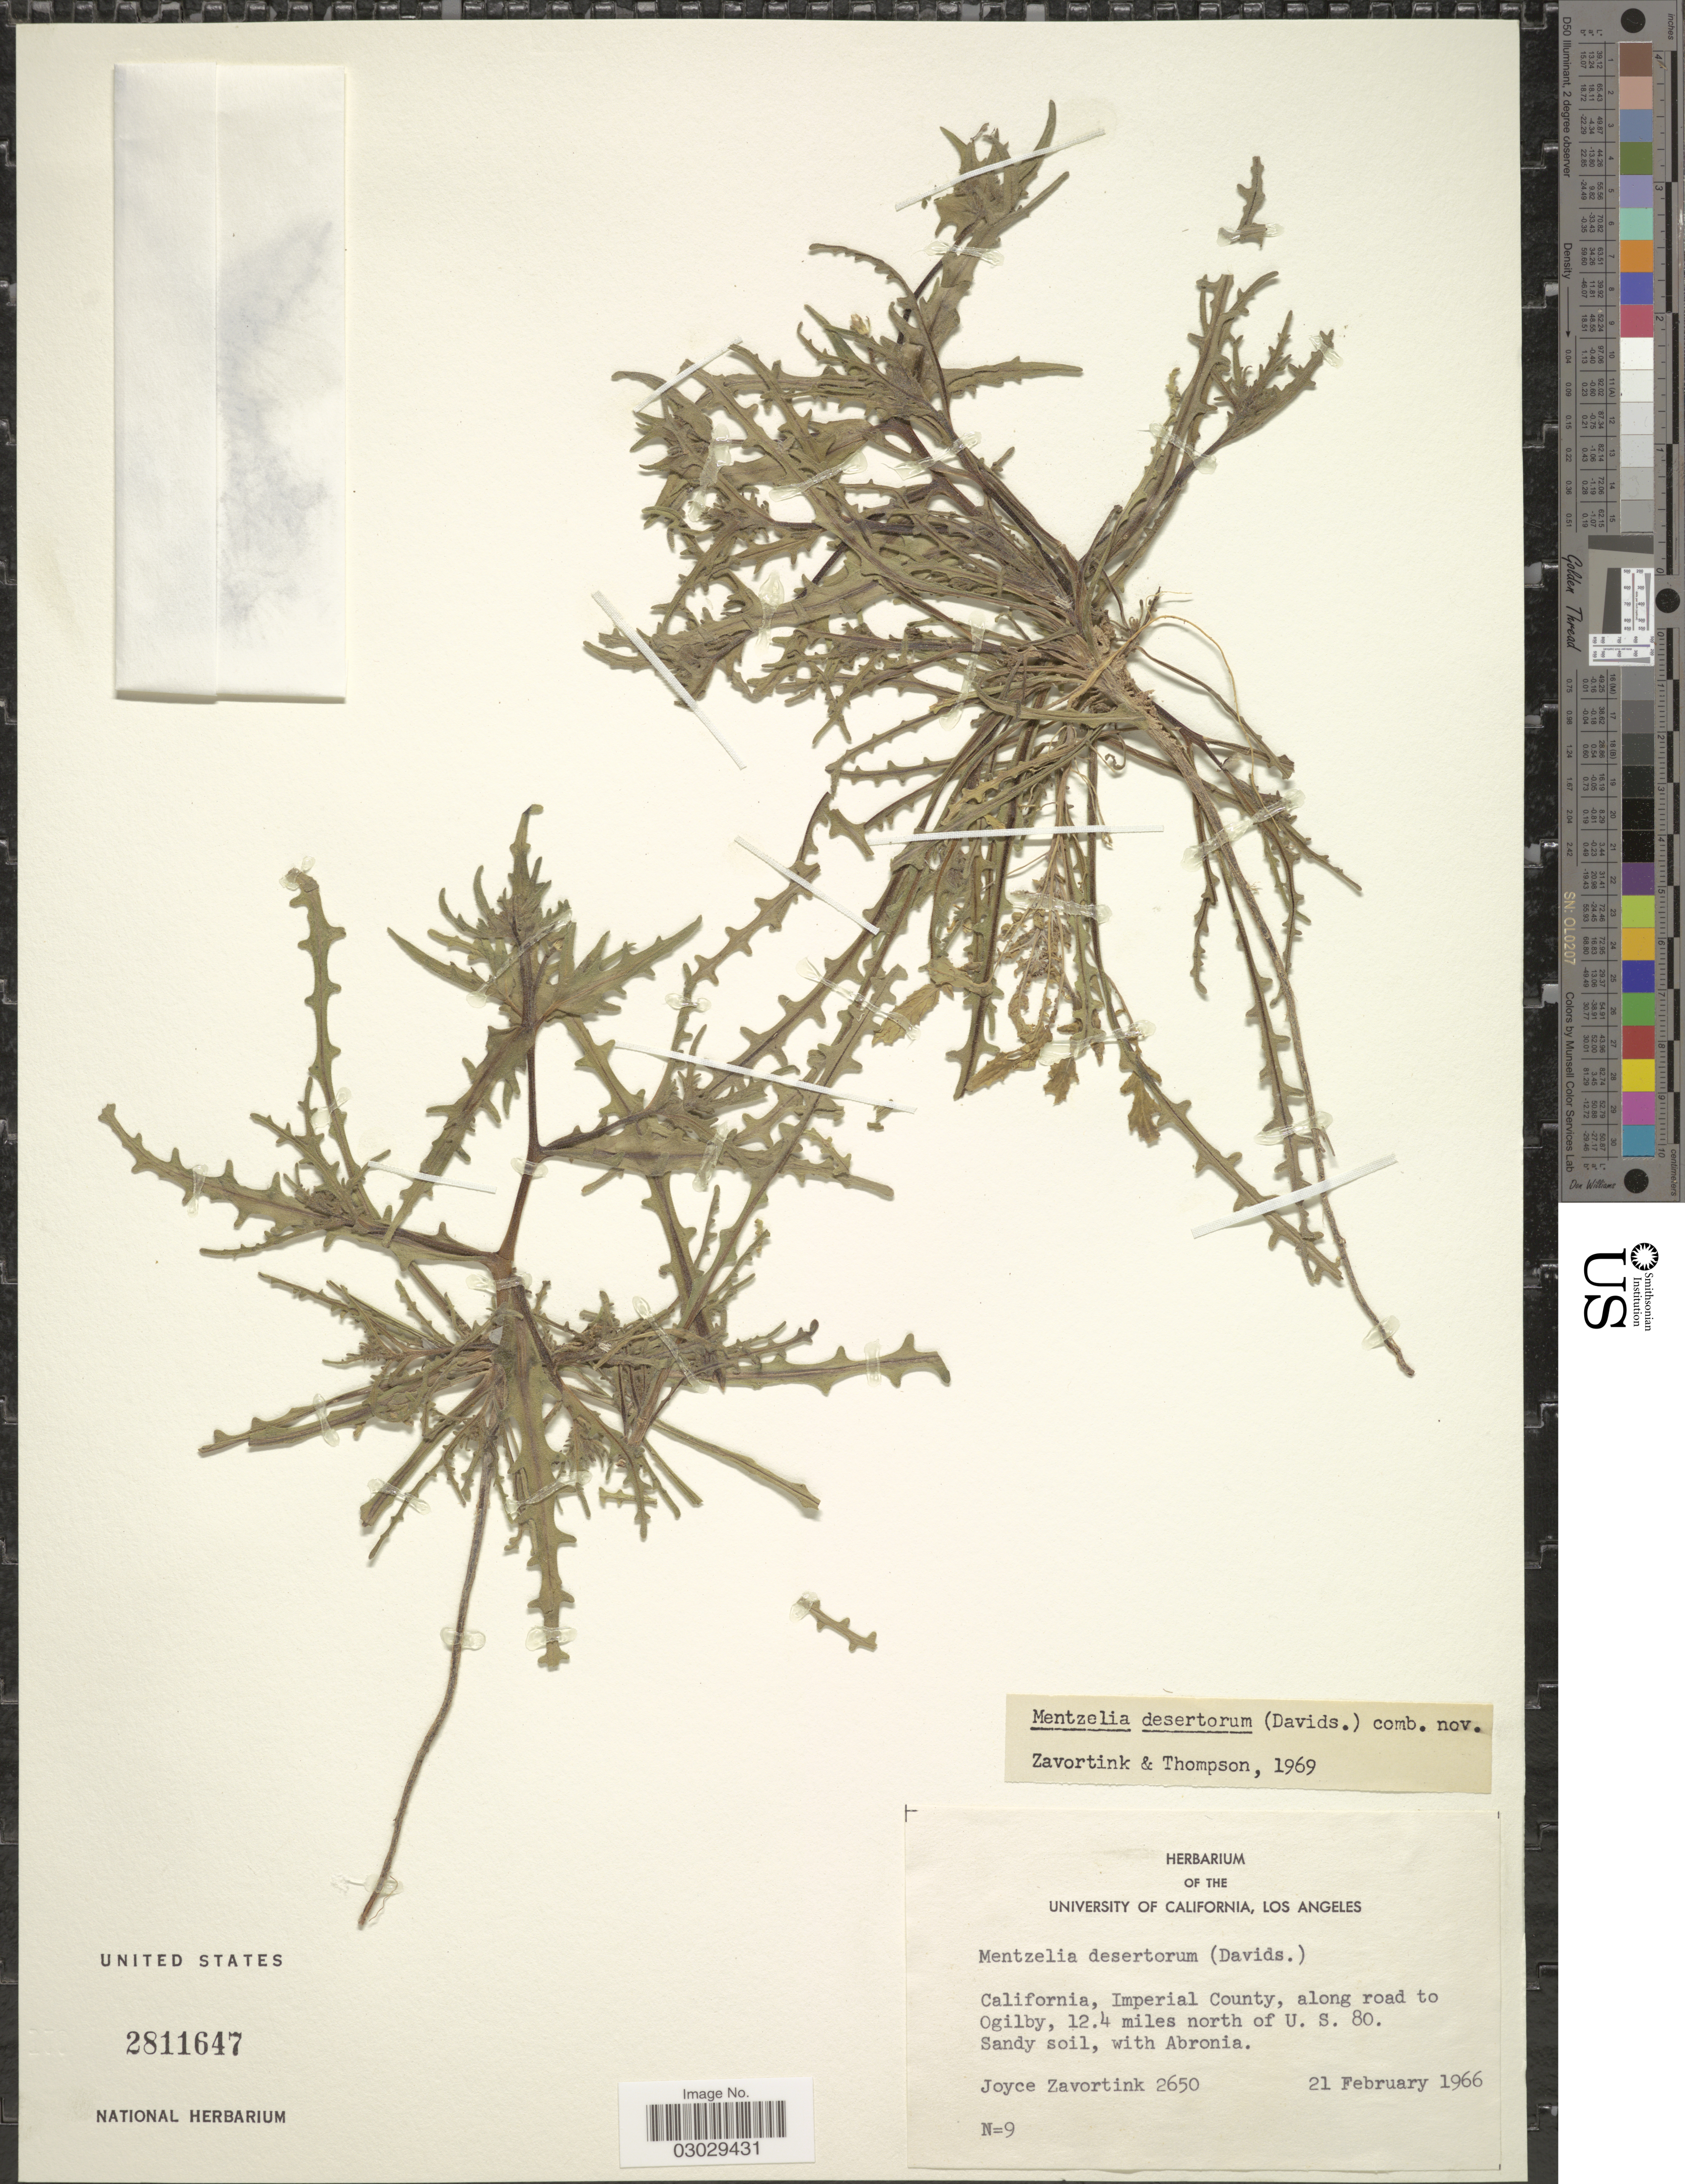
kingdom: Plantae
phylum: Tracheophyta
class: Magnoliopsida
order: Cornales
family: Loasaceae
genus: Mentzelia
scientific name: Mentzelia desertorum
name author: (Davidson) H.J. Thomps. & J.F. Macbr.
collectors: J. Zavortink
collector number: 2650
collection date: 1966-02-21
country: United States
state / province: California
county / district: Imperial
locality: Imperial County, along road to Ogilby, 12.4 miles north of U.S. 80.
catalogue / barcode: US 2811647